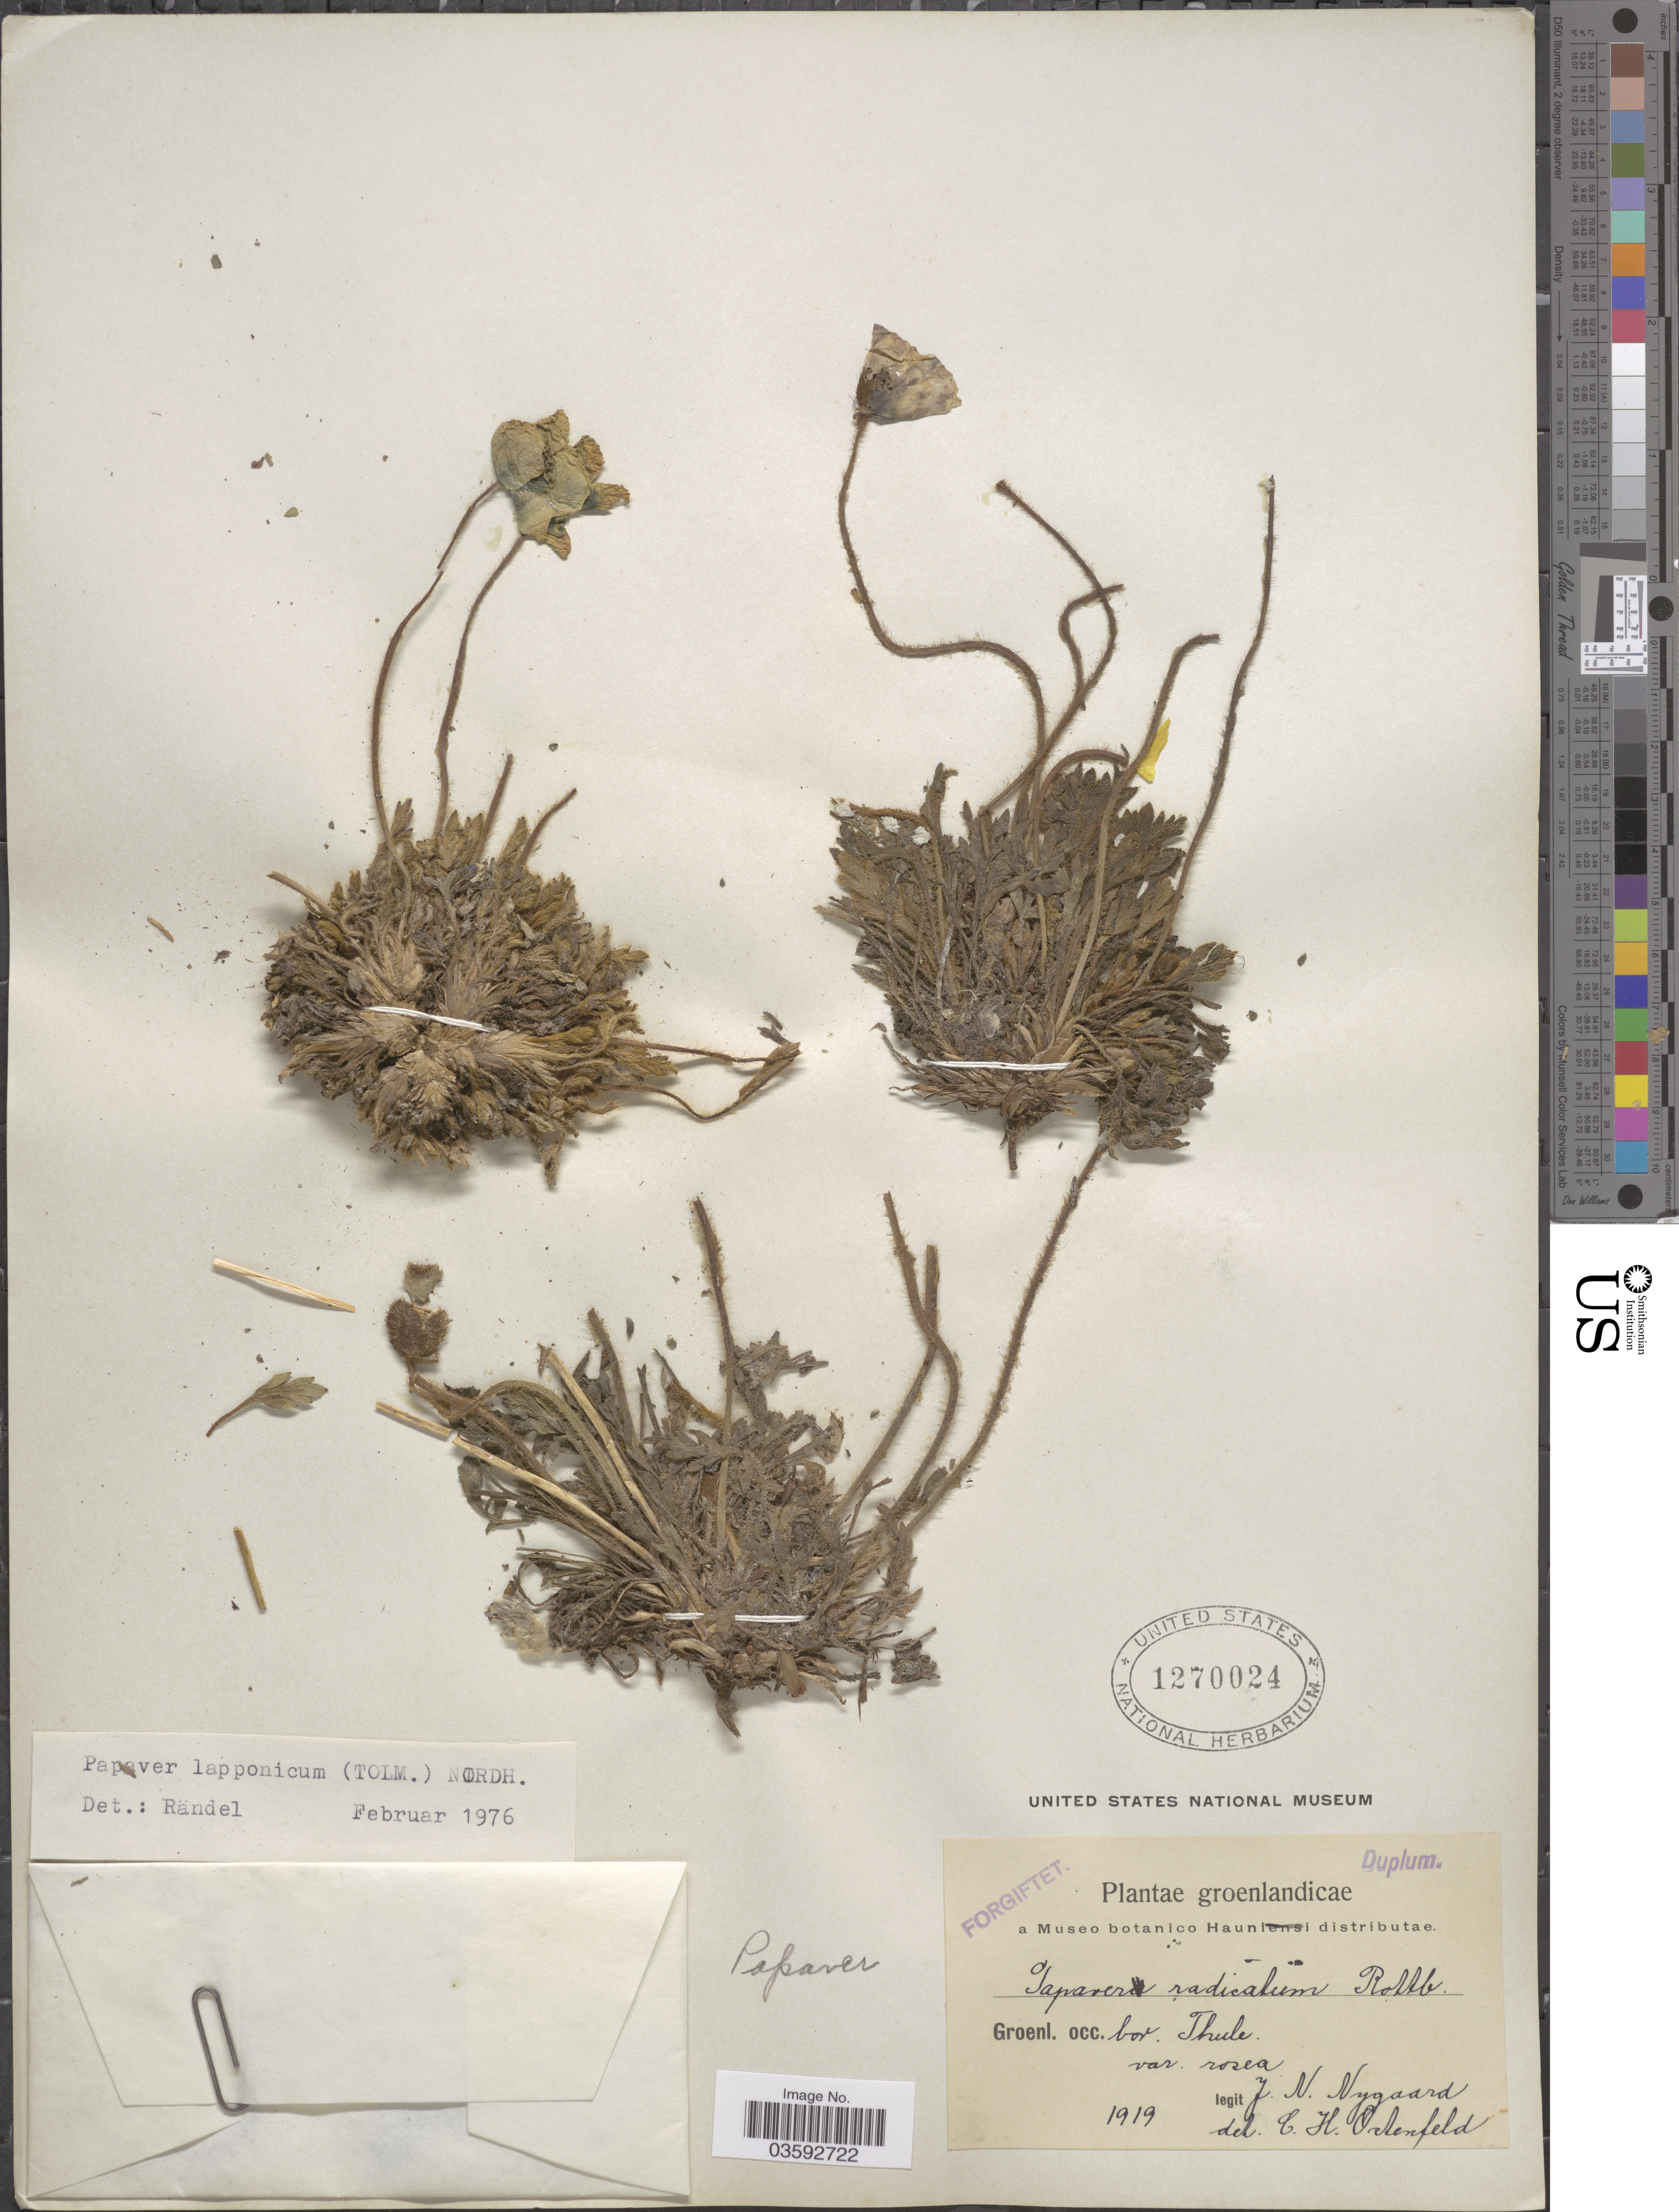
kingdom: Plantae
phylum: Tracheophyta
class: Magnoliopsida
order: Ranunculales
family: Papaveraceae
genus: Papaver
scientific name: Papaver lapponicum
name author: (Tolm.) Nordh.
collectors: J. Nygaard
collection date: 1919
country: Greenland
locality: Groenlandicae. Groenl. occ. bor. Thule.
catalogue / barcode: US 1270024